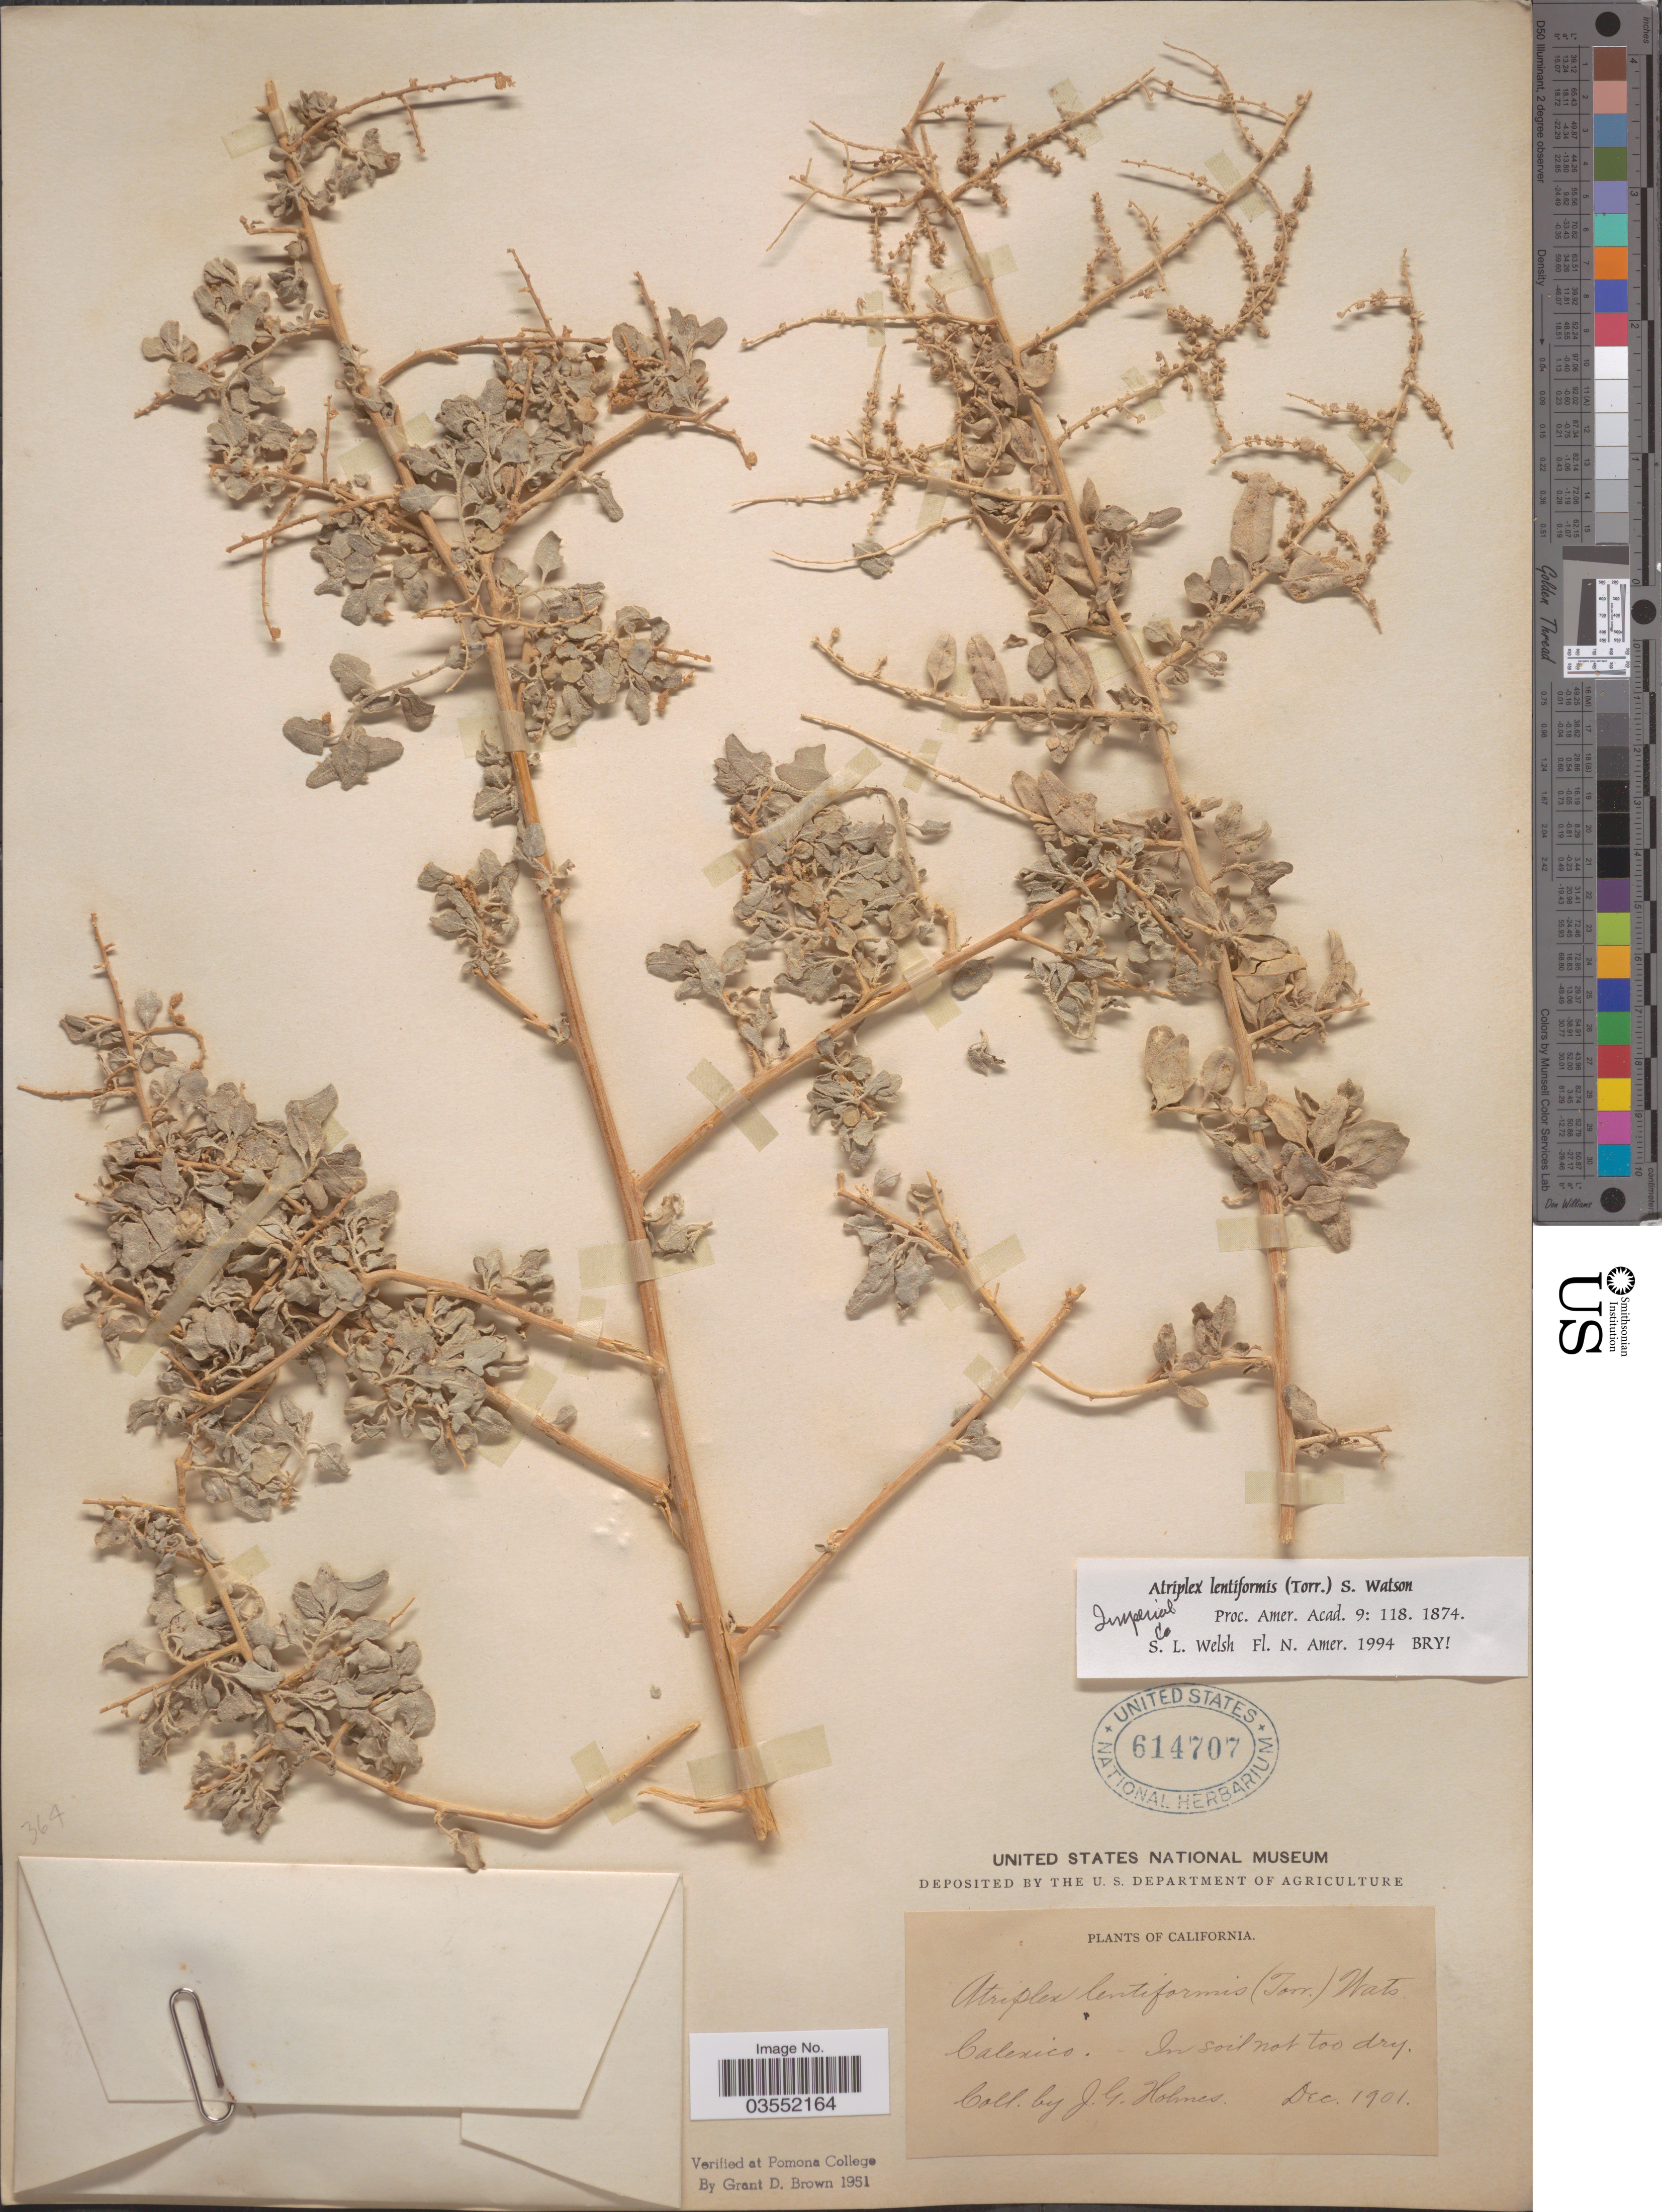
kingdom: Plantae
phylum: Tracheophyta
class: Magnoliopsida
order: Caryophyllales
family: Amaranthaceae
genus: Atriplex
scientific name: Atriplex lentiformis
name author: (Torr.) S. Watson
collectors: J. Holmes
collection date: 1901-12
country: United States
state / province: California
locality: Calexico.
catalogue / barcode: US 614707